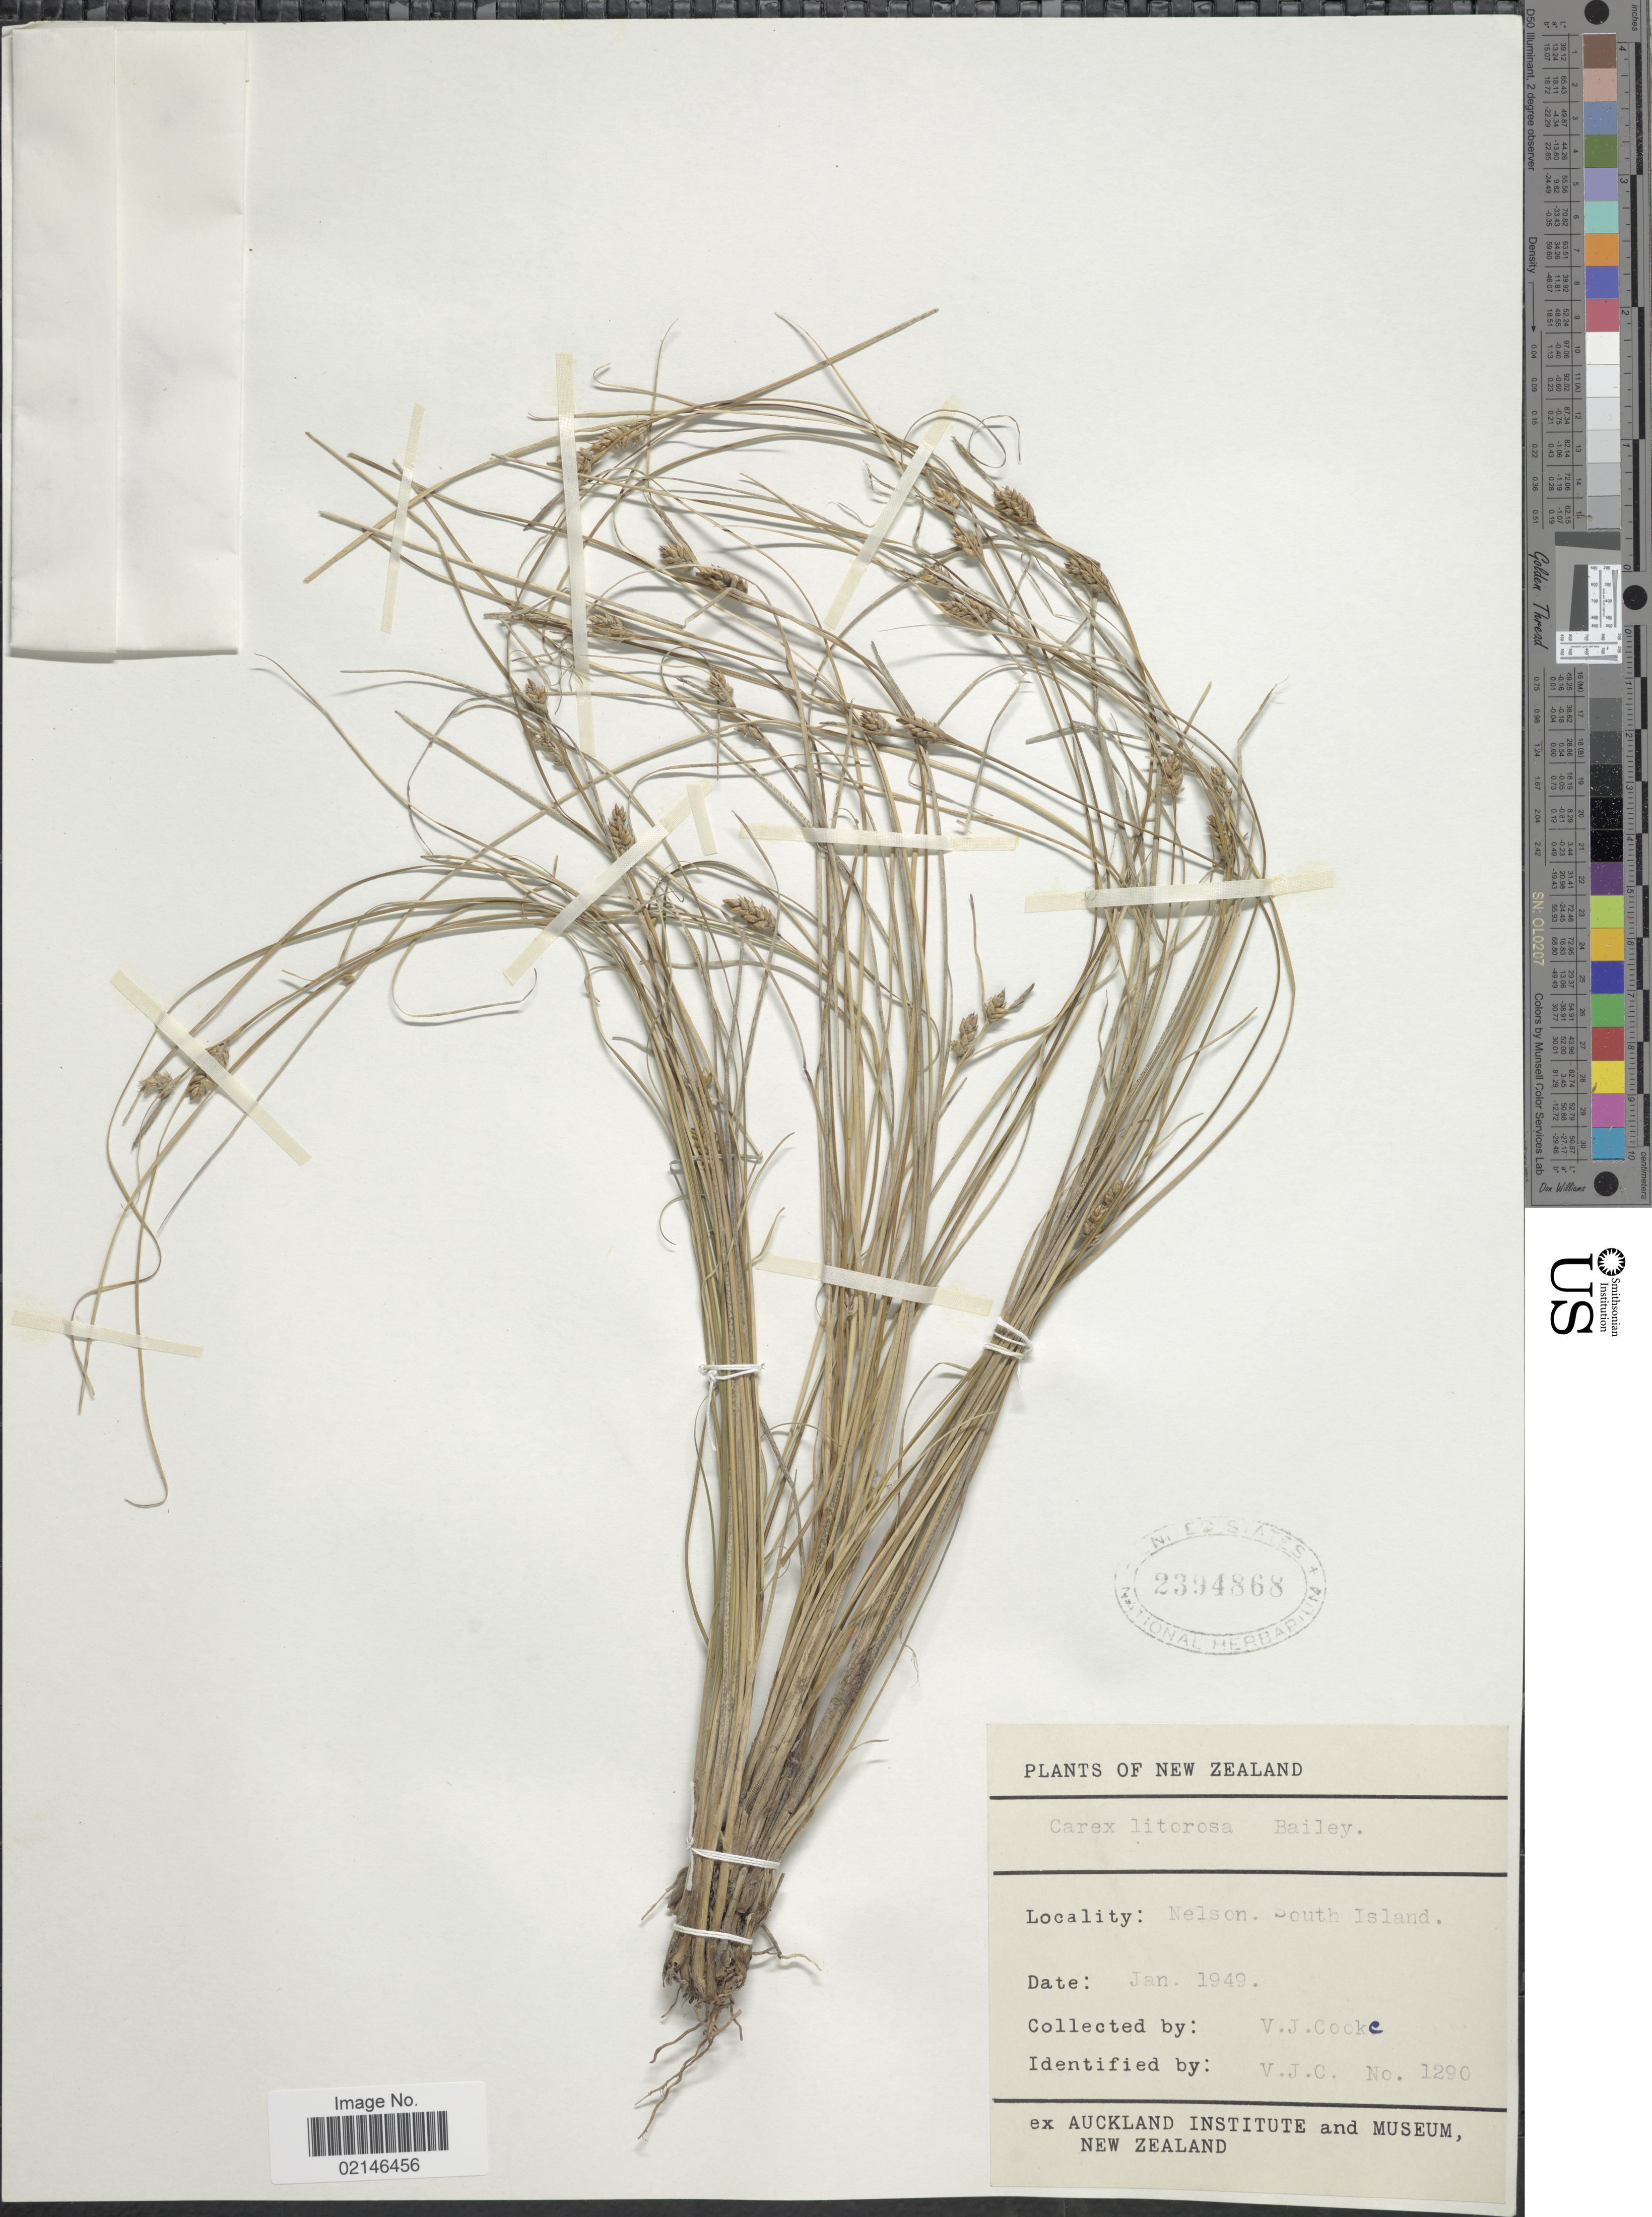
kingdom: Plantae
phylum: Tracheophyta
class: Liliopsida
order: Poales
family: Cyperaceae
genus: Carex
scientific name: Carex litorosa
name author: L.H. Bailey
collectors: V. Cooke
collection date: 1949-01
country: New Zealand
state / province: Nelson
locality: South Island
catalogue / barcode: US 2394868